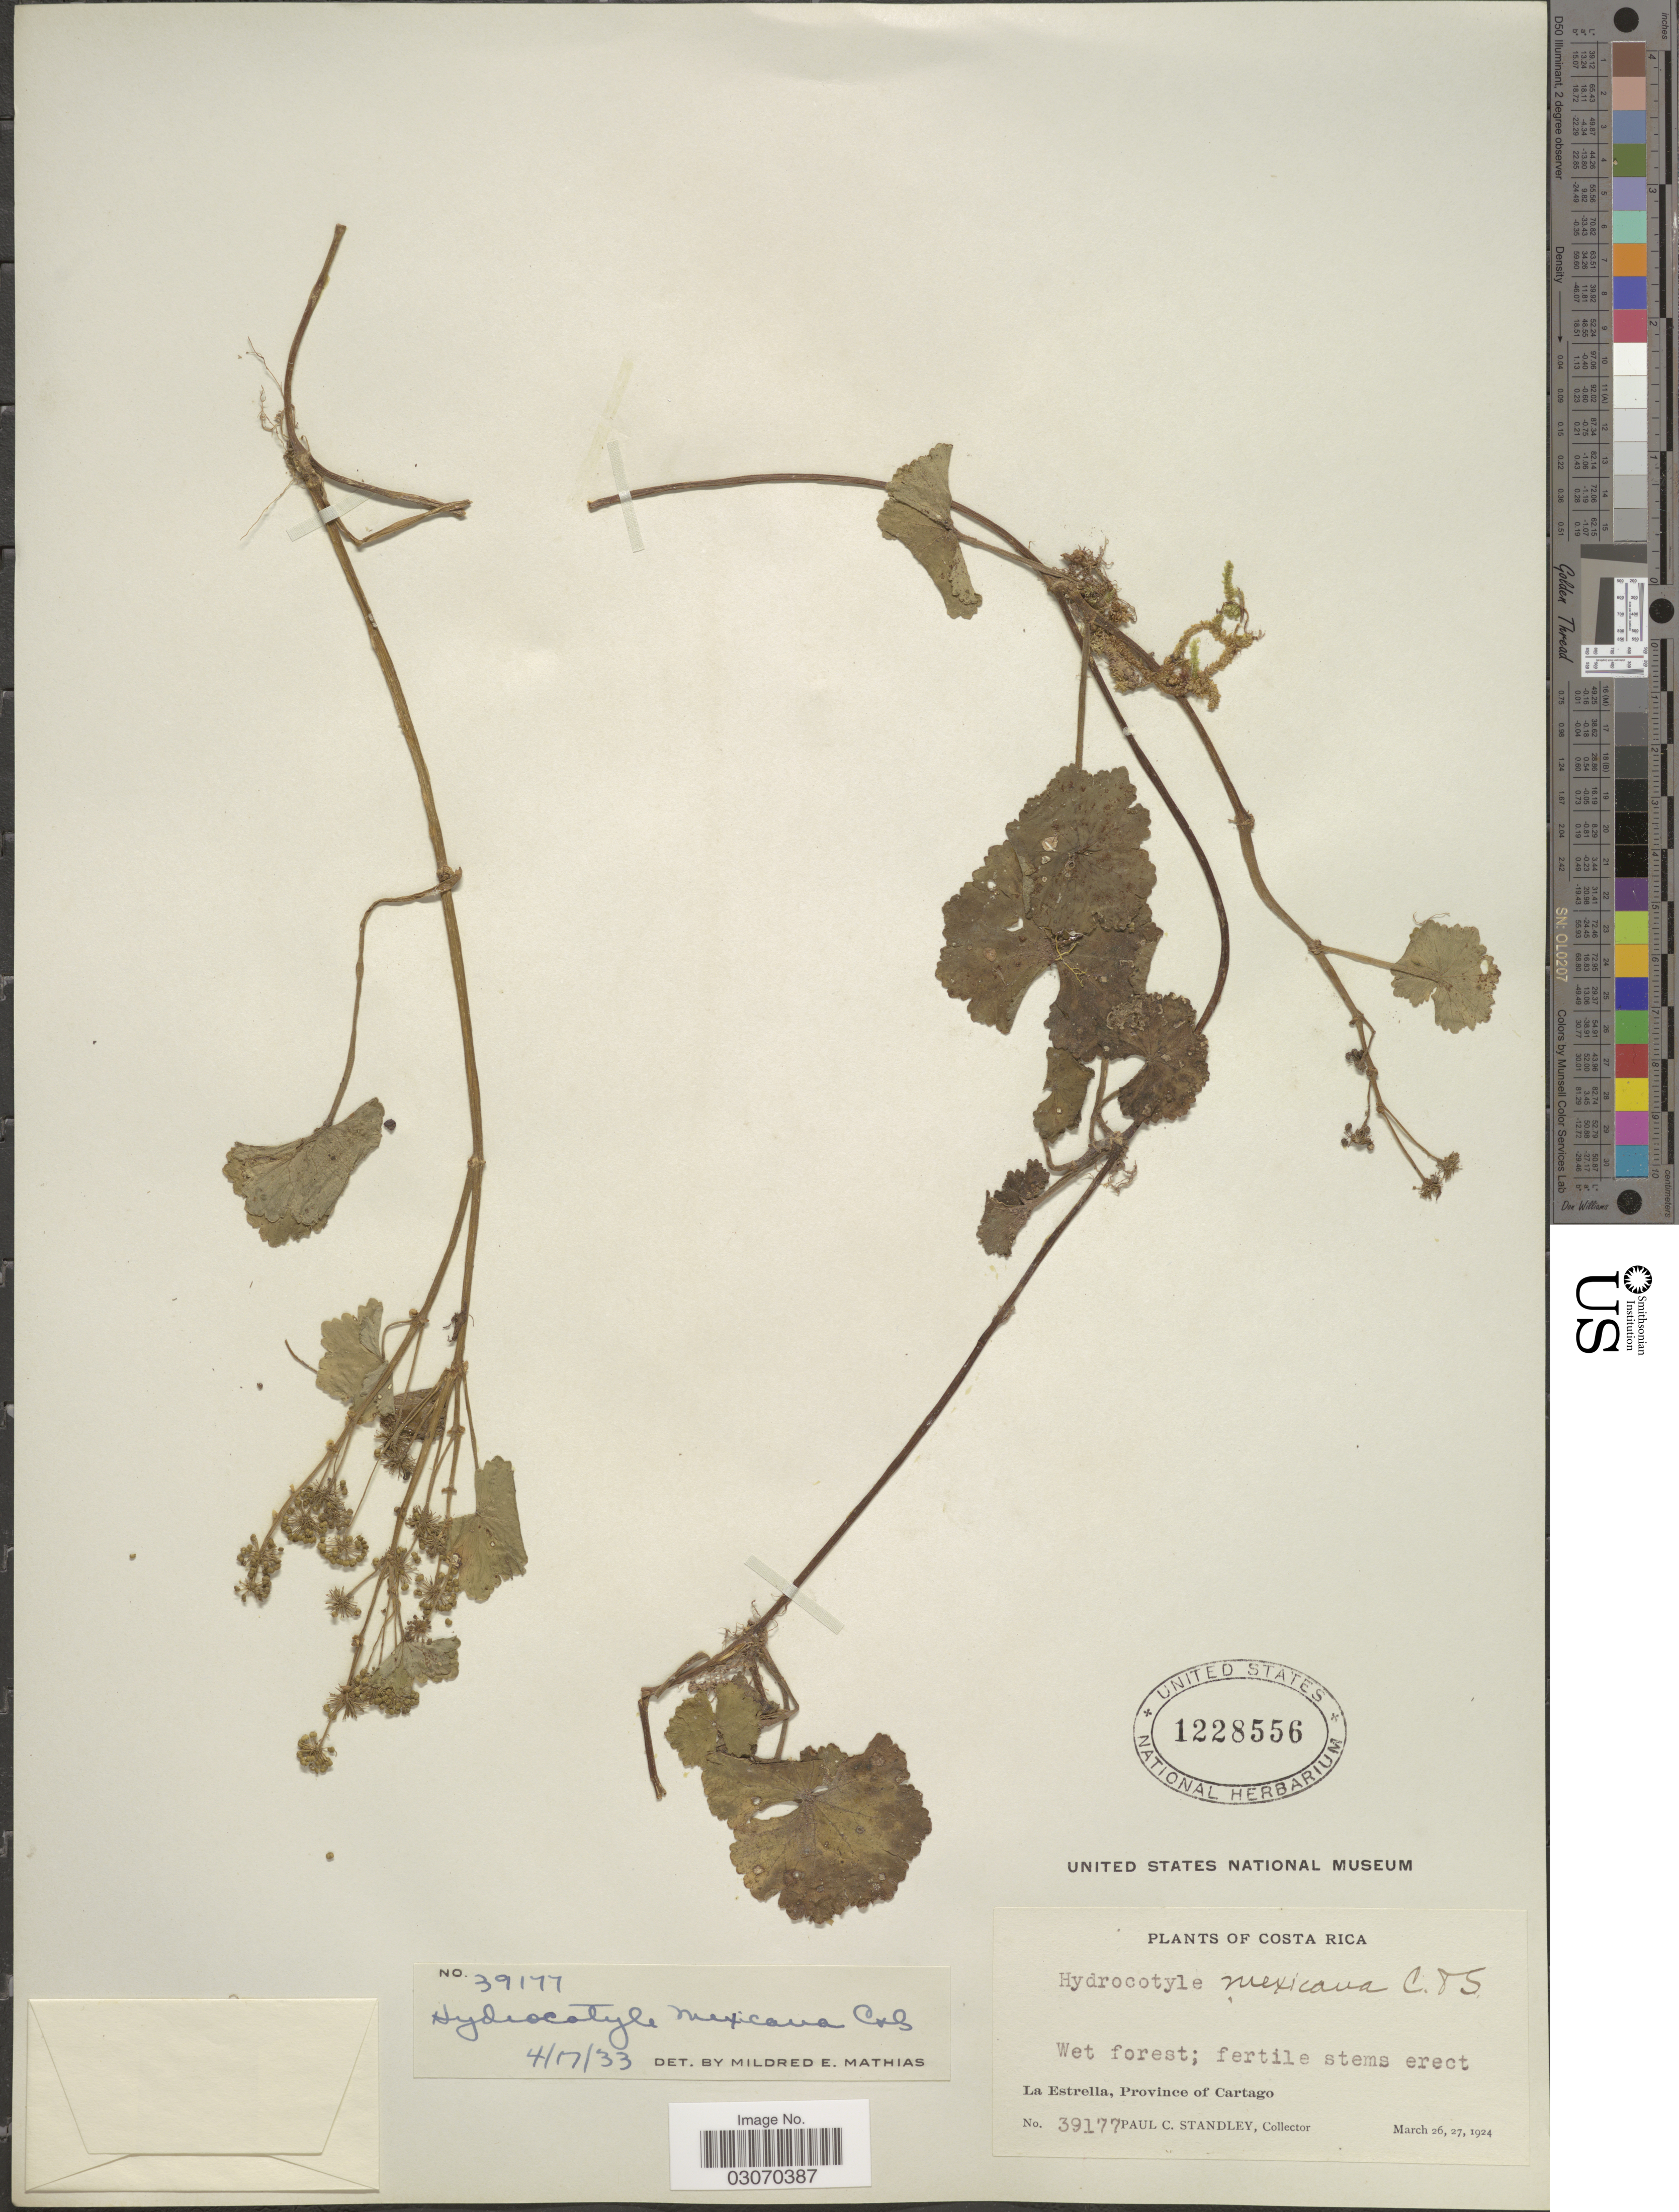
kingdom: Plantae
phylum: Tracheophyta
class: Magnoliopsida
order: Apiales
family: Araliaceae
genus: Hydrocotyle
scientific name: Hydrocotyle mexicana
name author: Schltdl. & Cham.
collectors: P. C. Standley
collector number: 39177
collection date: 1924-03-26/1924-03-27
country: Costa Rica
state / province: Cartago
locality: La Estrella.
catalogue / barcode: US 1228556